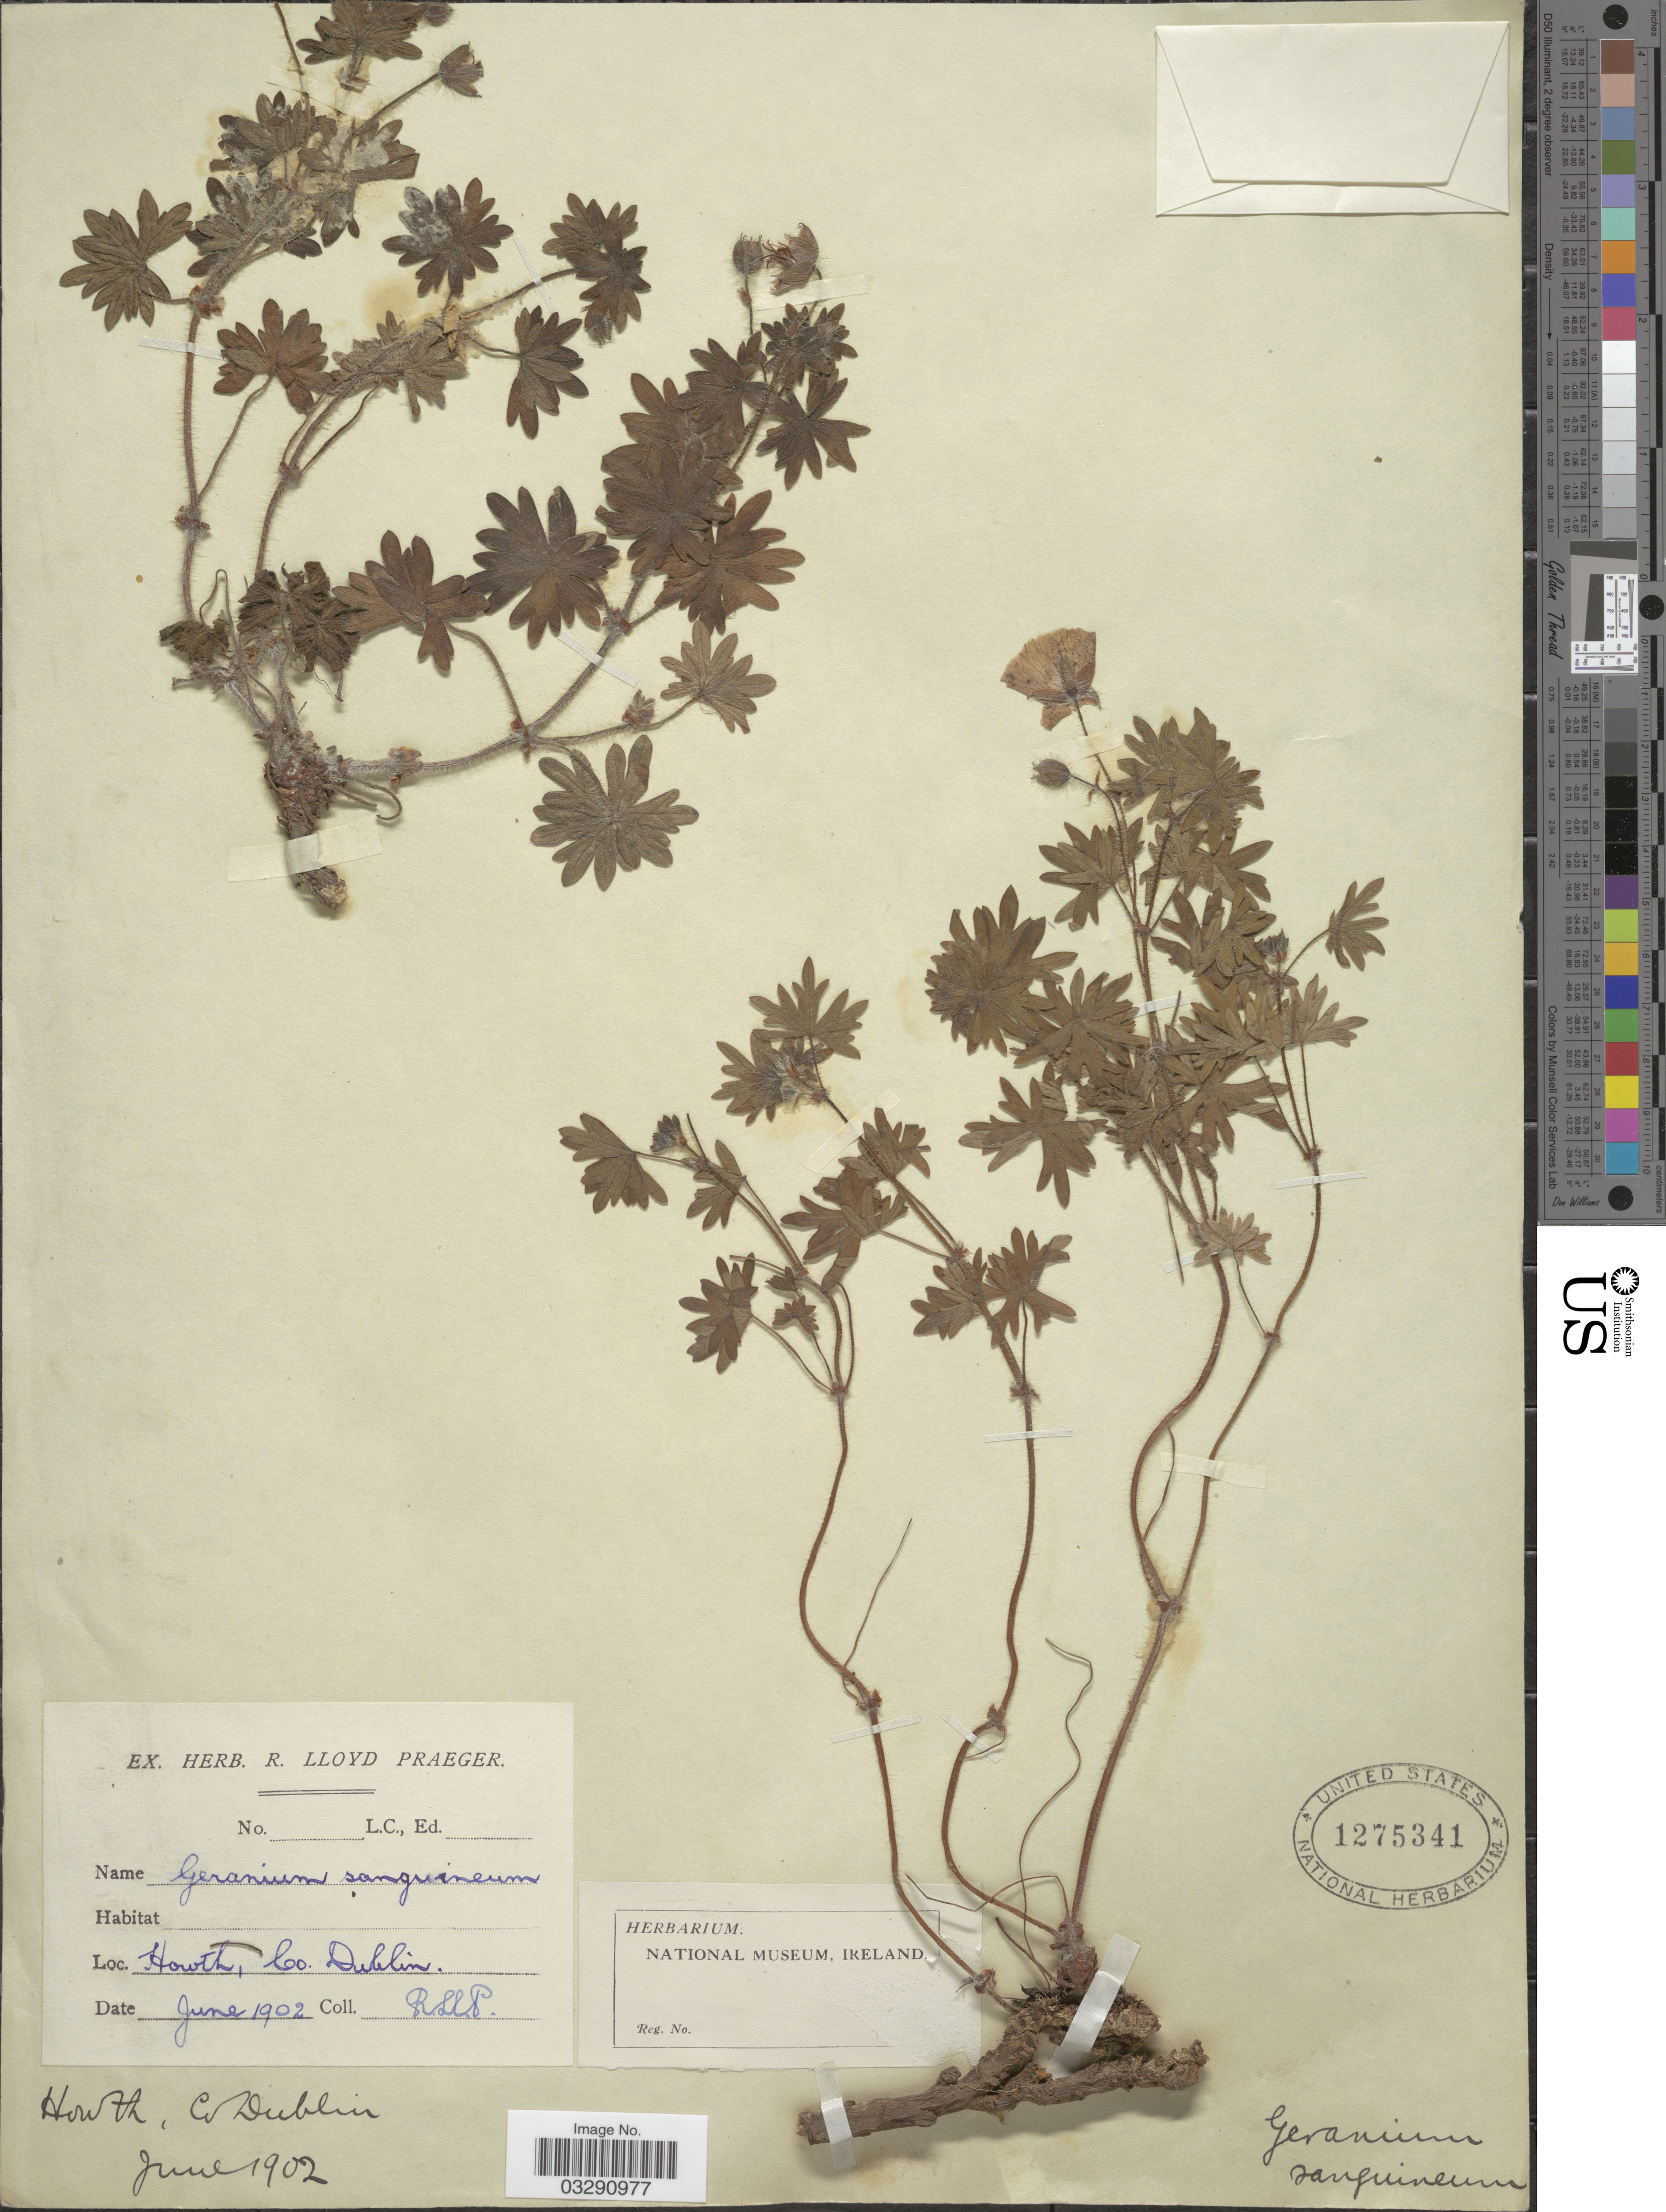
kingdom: Plantae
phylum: Tracheophyta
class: Magnoliopsida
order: Geraniales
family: Geraniaceae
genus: Geranium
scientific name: Geranium sanguineum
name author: L.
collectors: Ex herb. R. Lloyd Praeger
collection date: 1902-06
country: Ireland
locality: Howth, Co. Dublin.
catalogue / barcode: US 1275341